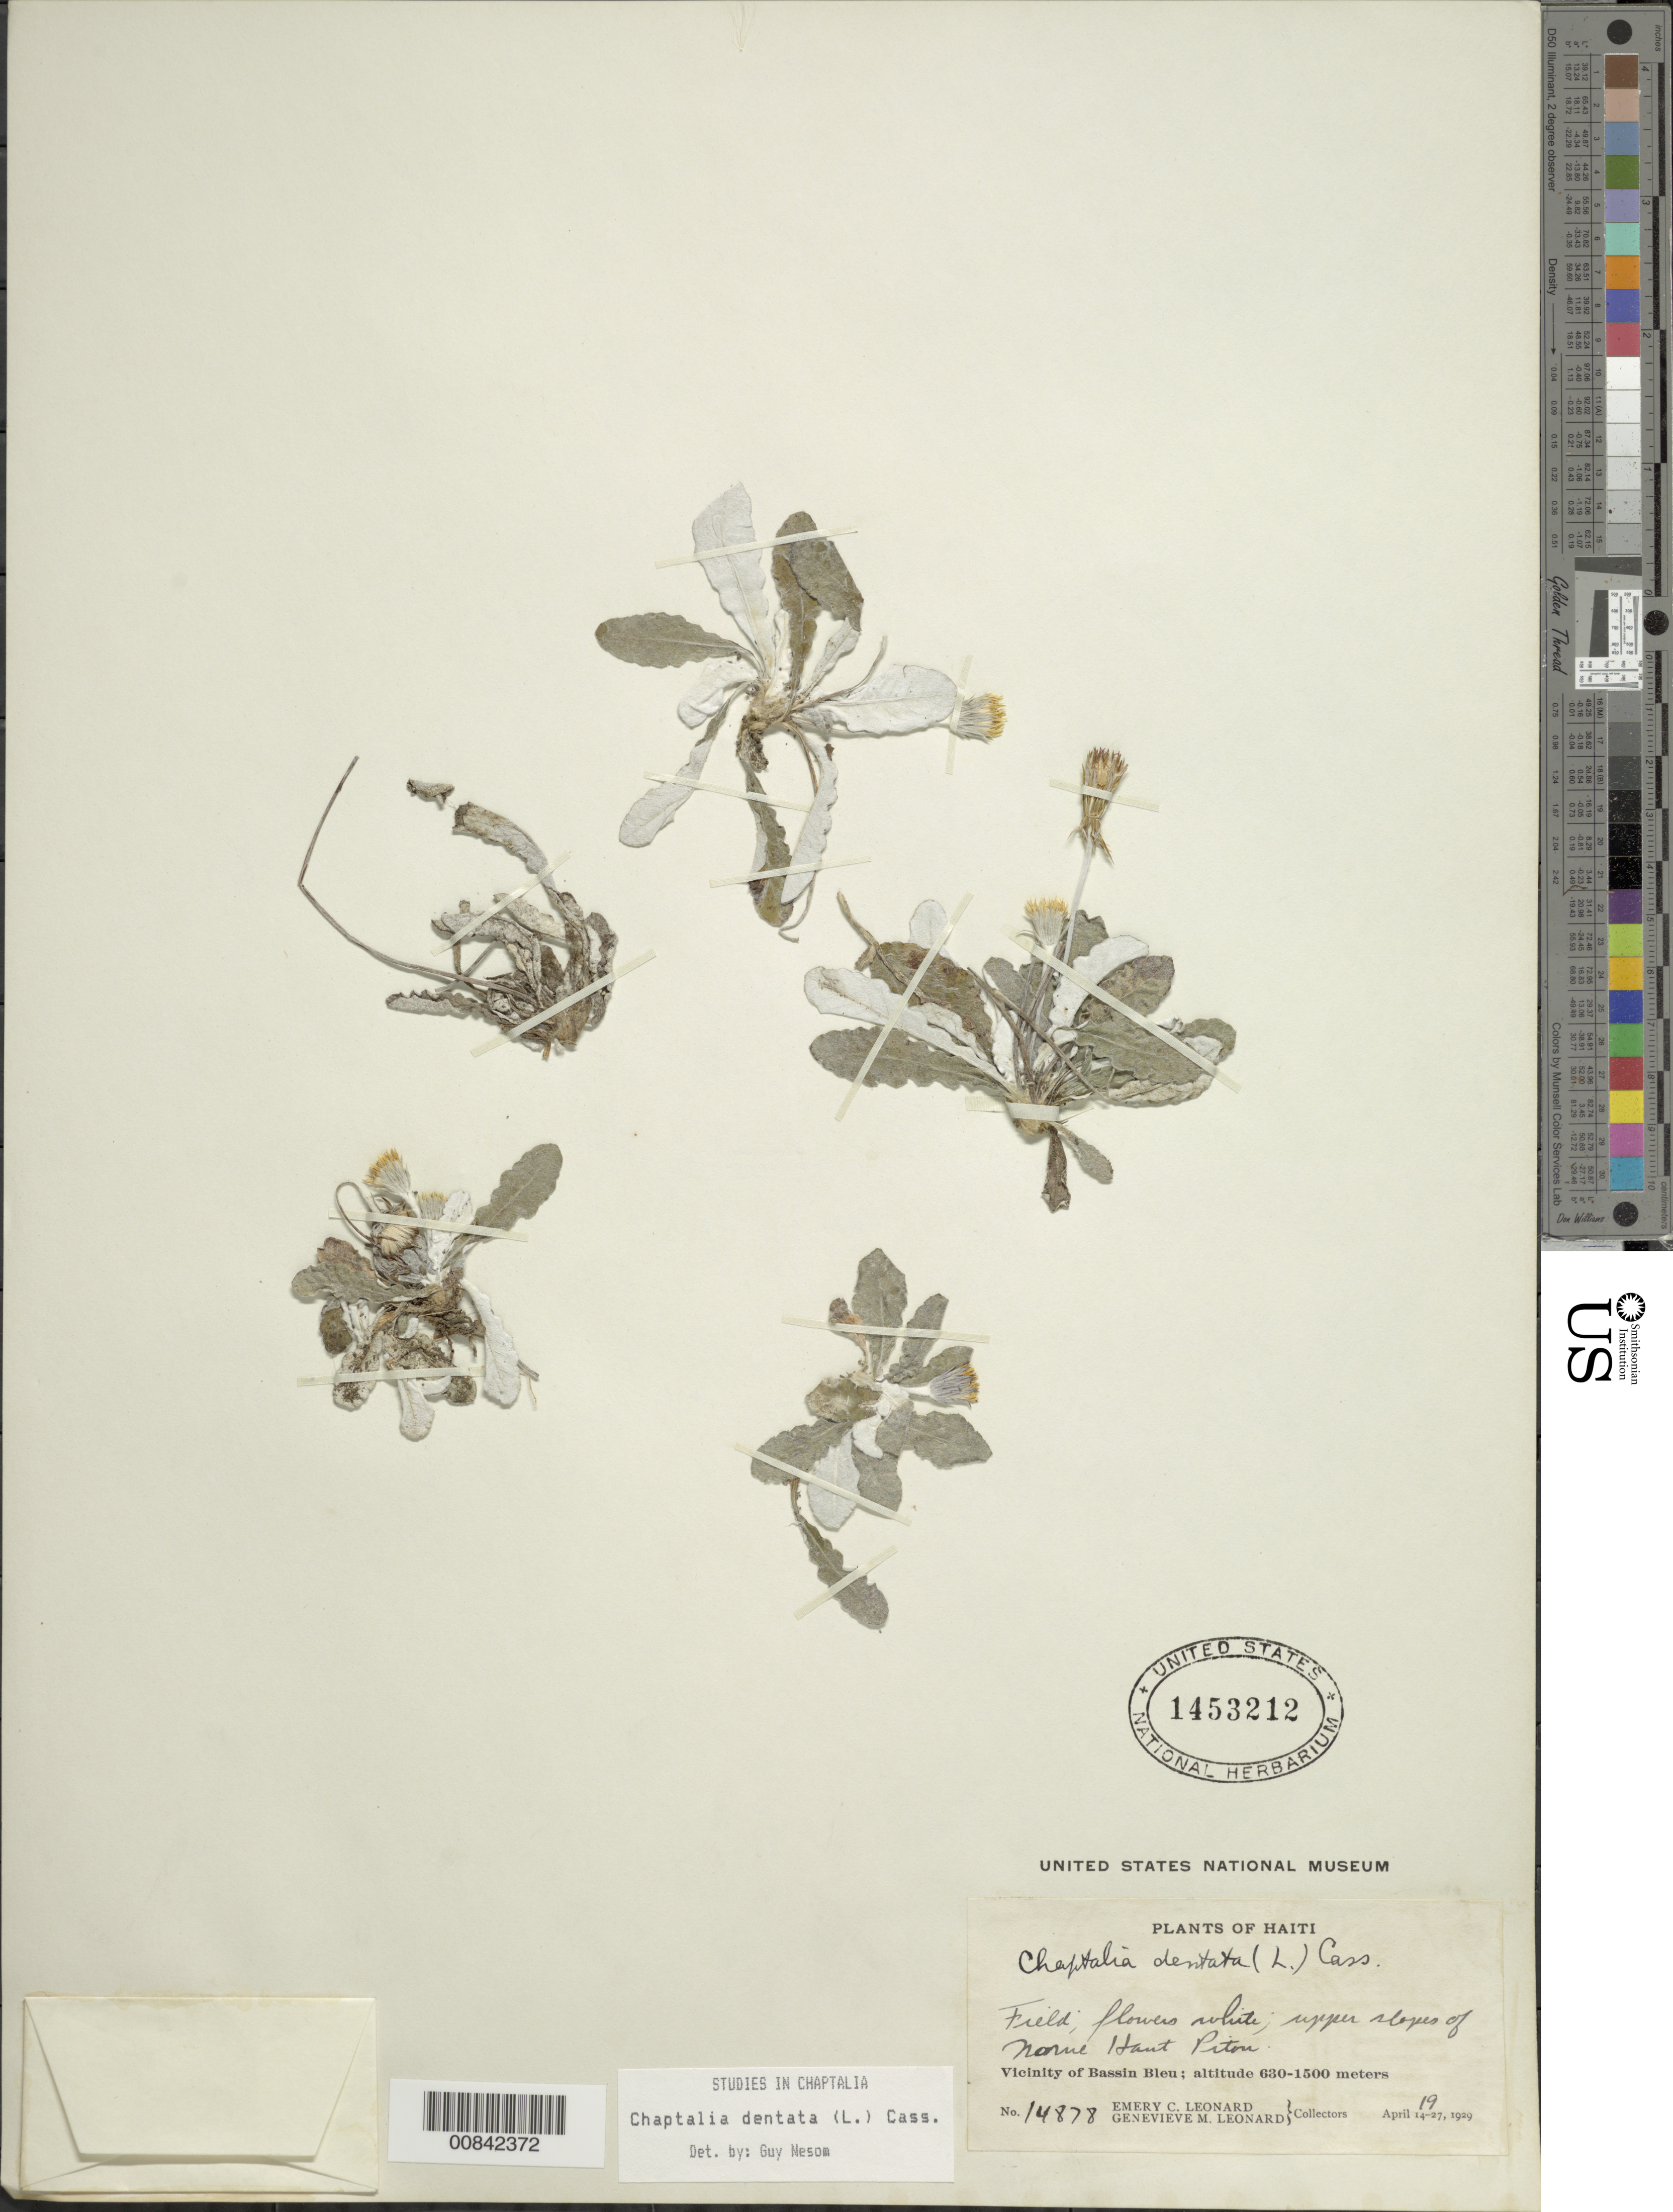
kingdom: Plantae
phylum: Tracheophyta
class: Magnoliopsida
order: Asterales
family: Asteraceae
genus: Chaptalia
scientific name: Chaptalia dentata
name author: (L.) Cass.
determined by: Nesom, Guy L.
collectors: E. C. Leonard & G. M. Leonard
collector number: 14878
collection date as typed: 19 Apr 1929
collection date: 1929-04-19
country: Haiti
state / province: Nord-Ouest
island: Hispaniola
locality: Vicinity of Bassin Bleu, upper slopes of Morne Haut Piton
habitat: Field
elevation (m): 630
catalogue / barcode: US 1453212